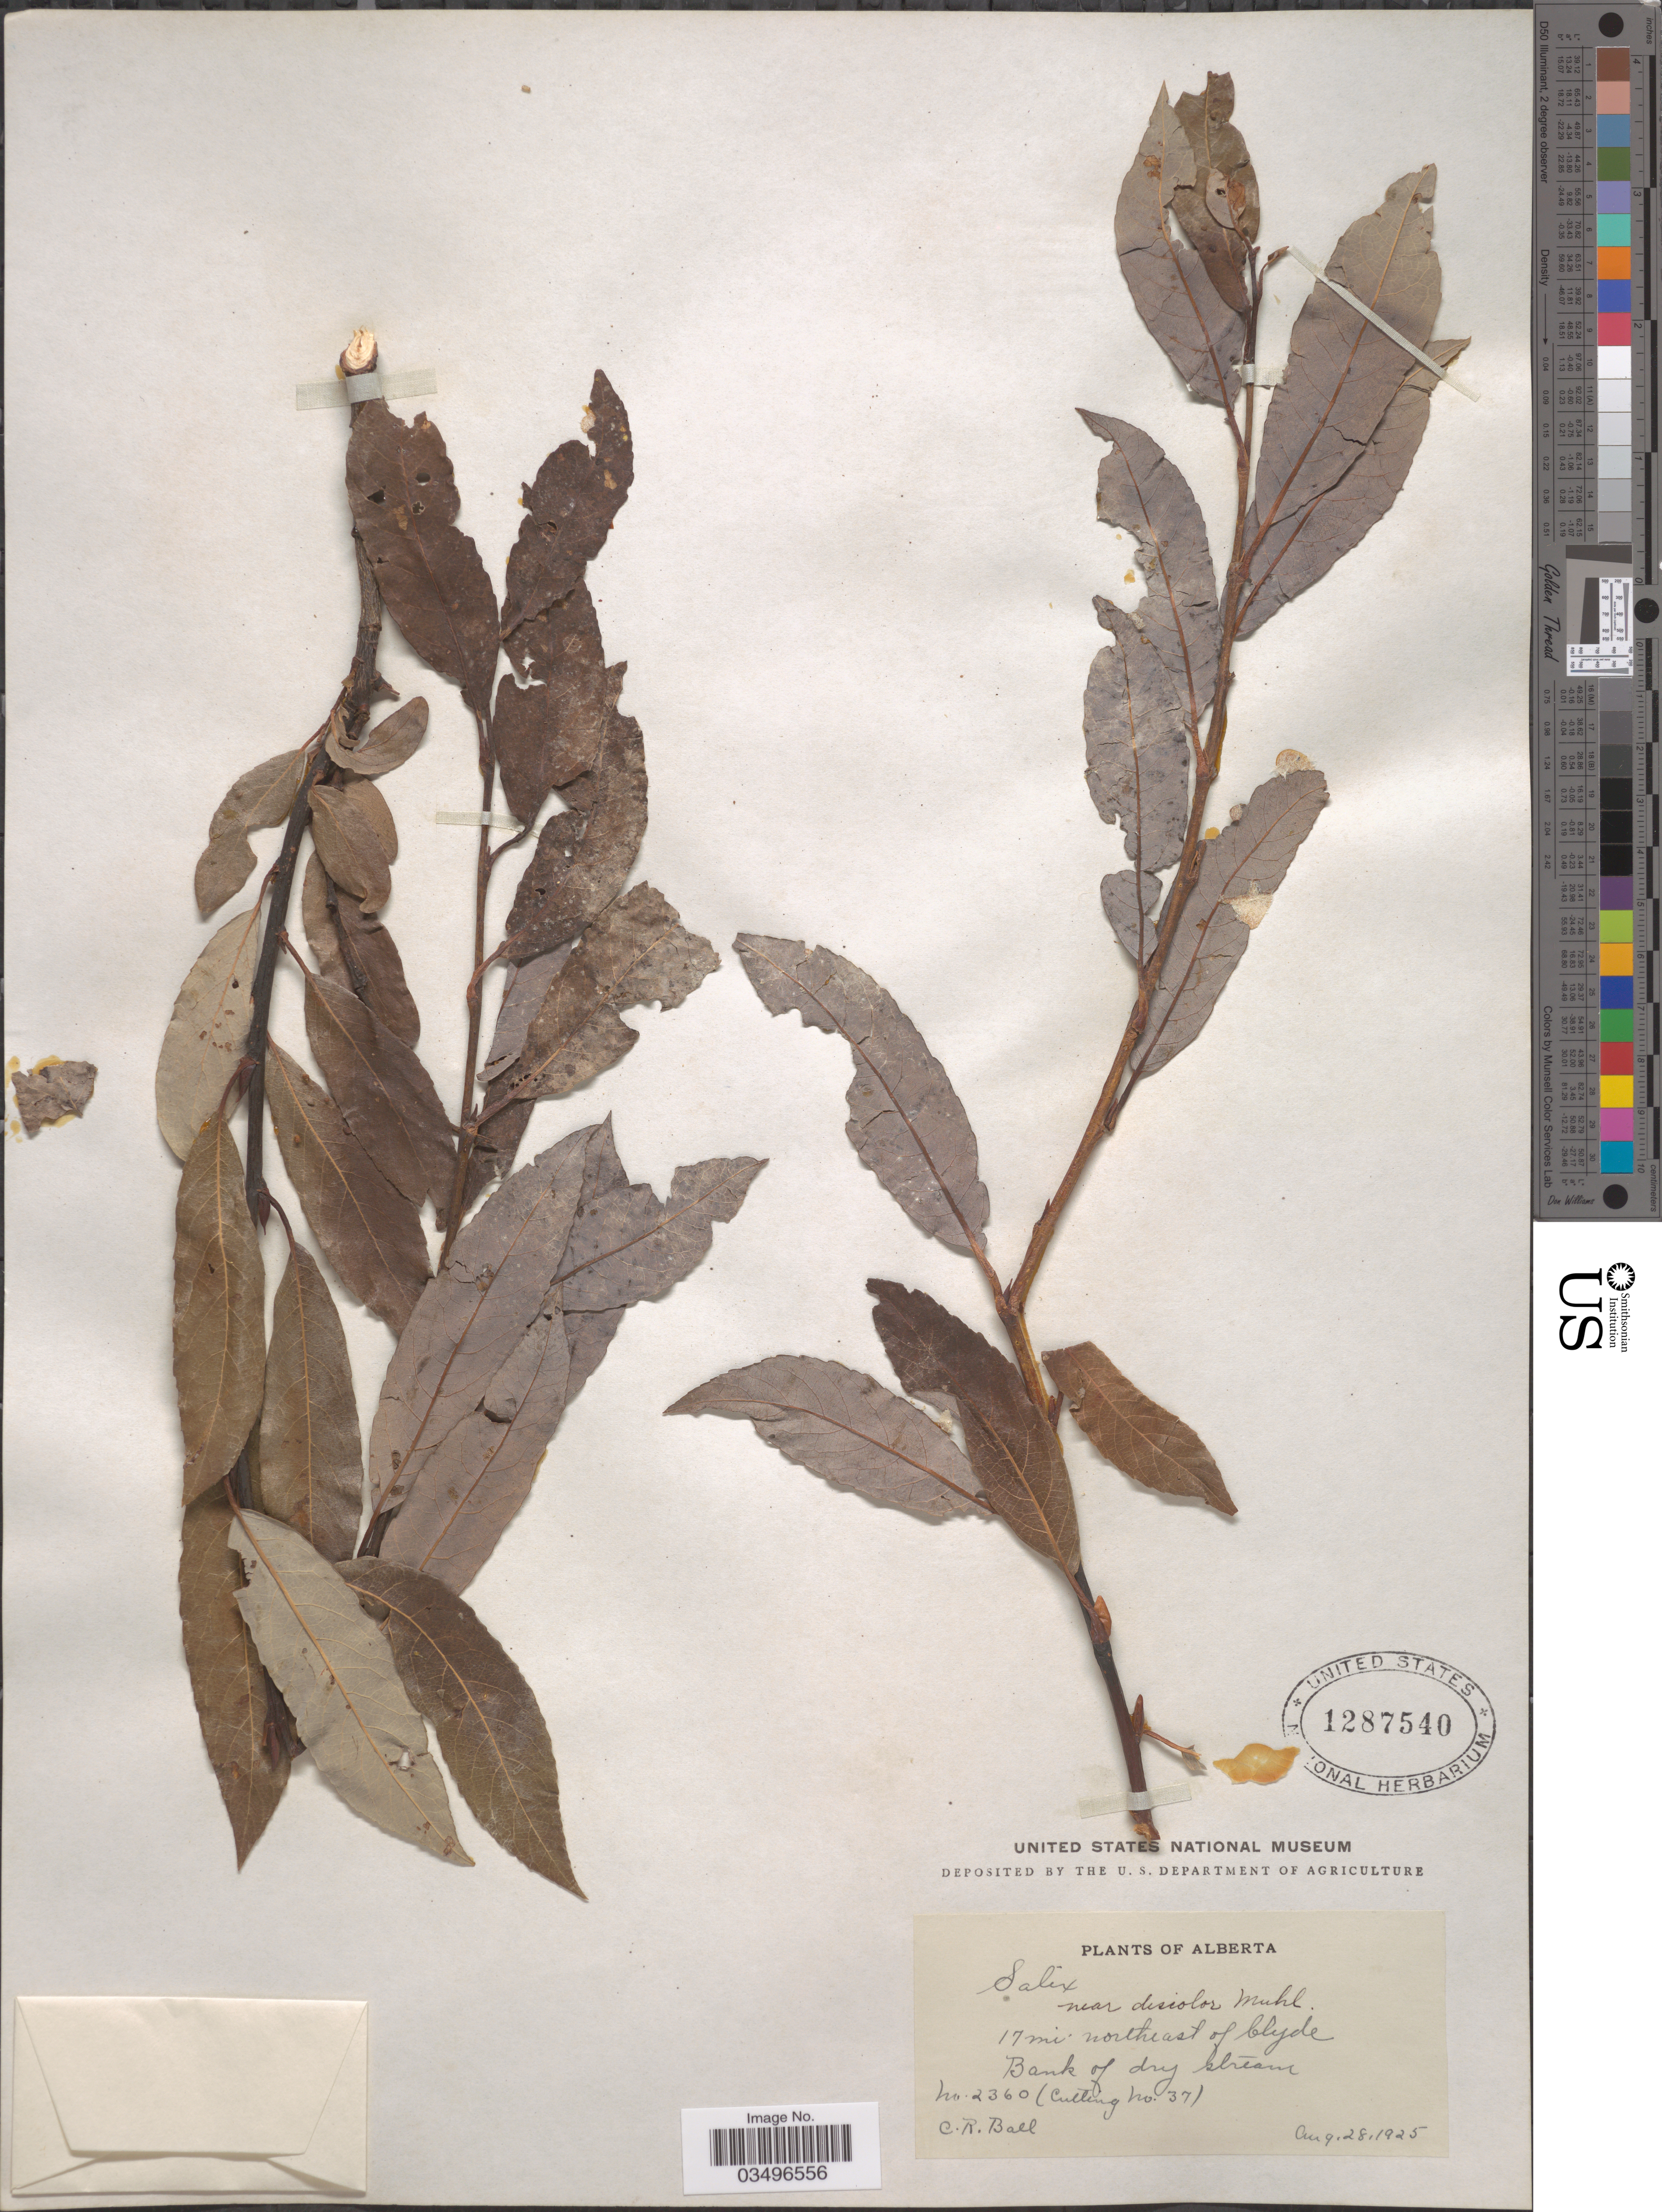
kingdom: Plantae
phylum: Tracheophyta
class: Magnoliopsida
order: Malpighiales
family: Salicaceae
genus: Salix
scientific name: Salix discolor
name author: Muhl.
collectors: C. R. Ball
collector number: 2360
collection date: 1925-08-28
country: Canada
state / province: Alberta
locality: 17 mi. northeast of Clyde.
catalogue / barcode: US 1287540